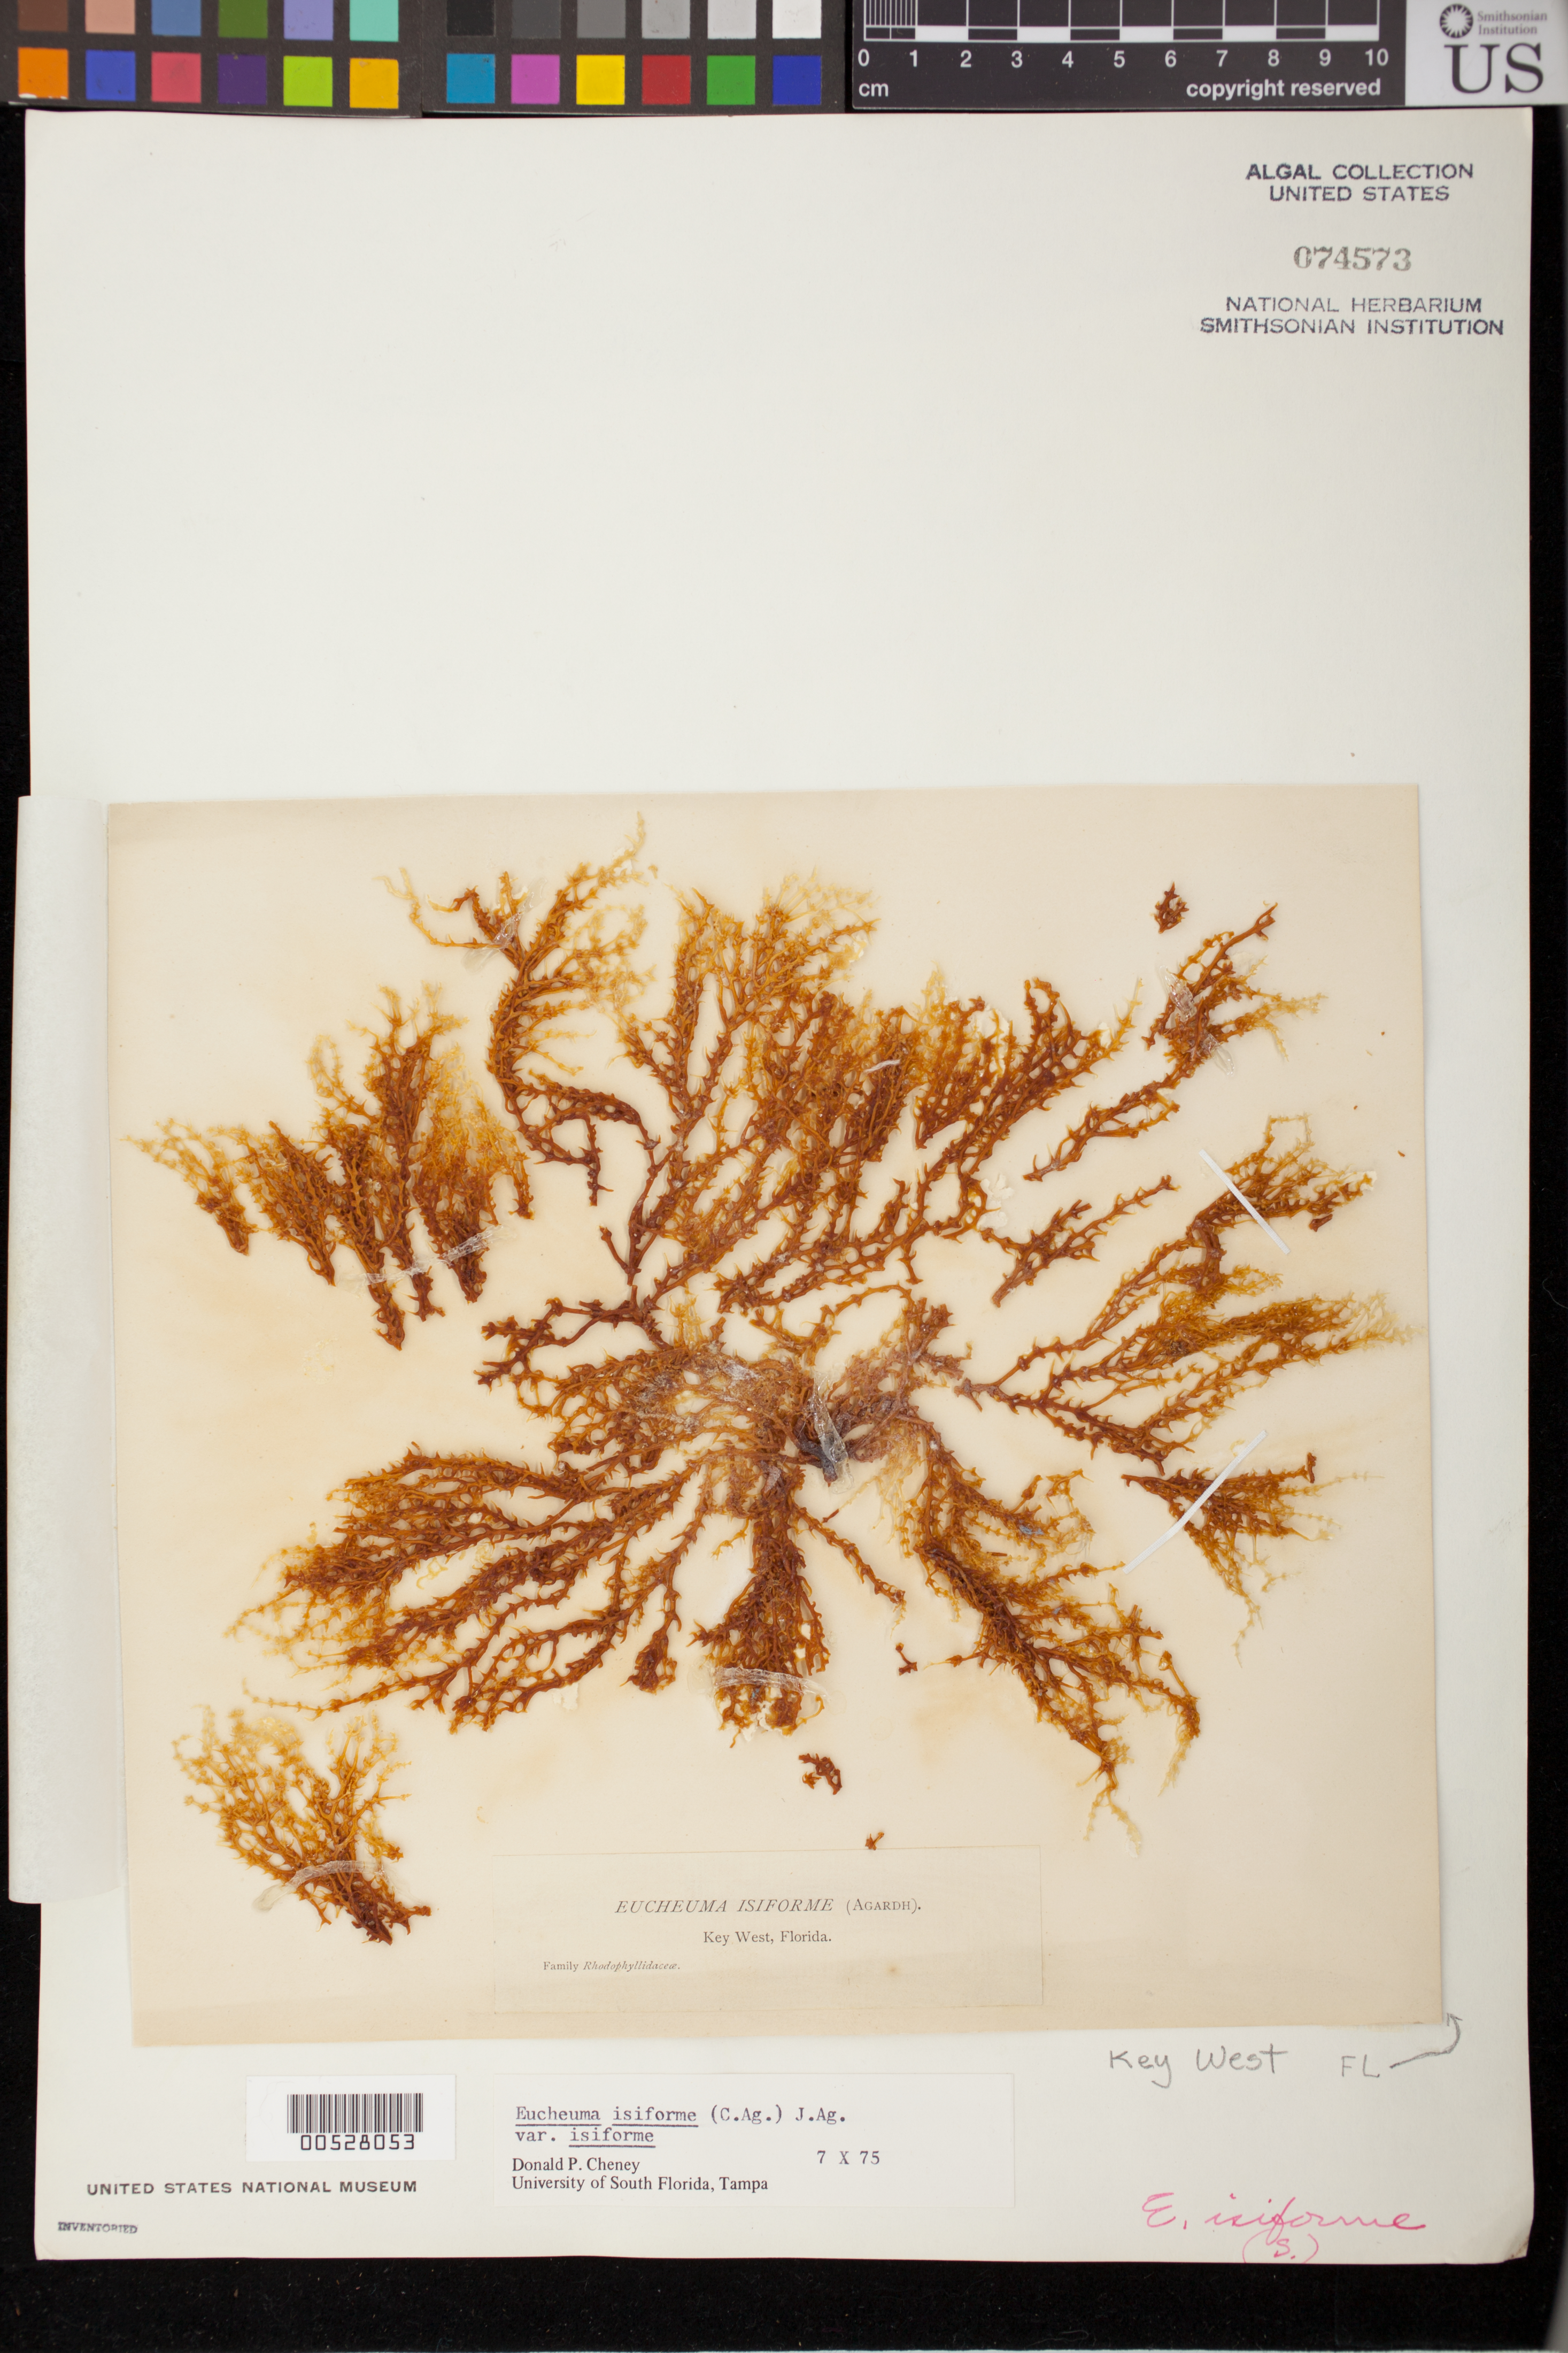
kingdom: Plantae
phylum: Rhodophyta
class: Florideophyceae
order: Gigartinales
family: Solieriaceae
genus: Eucheumatopsis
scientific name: Eucheumatopsis isiformis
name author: (C. Agardh) M.L. Núñez-Resendiz et al.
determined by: Algae name updating Project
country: United States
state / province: Florida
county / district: Monroe County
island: Key West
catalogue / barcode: US 74573